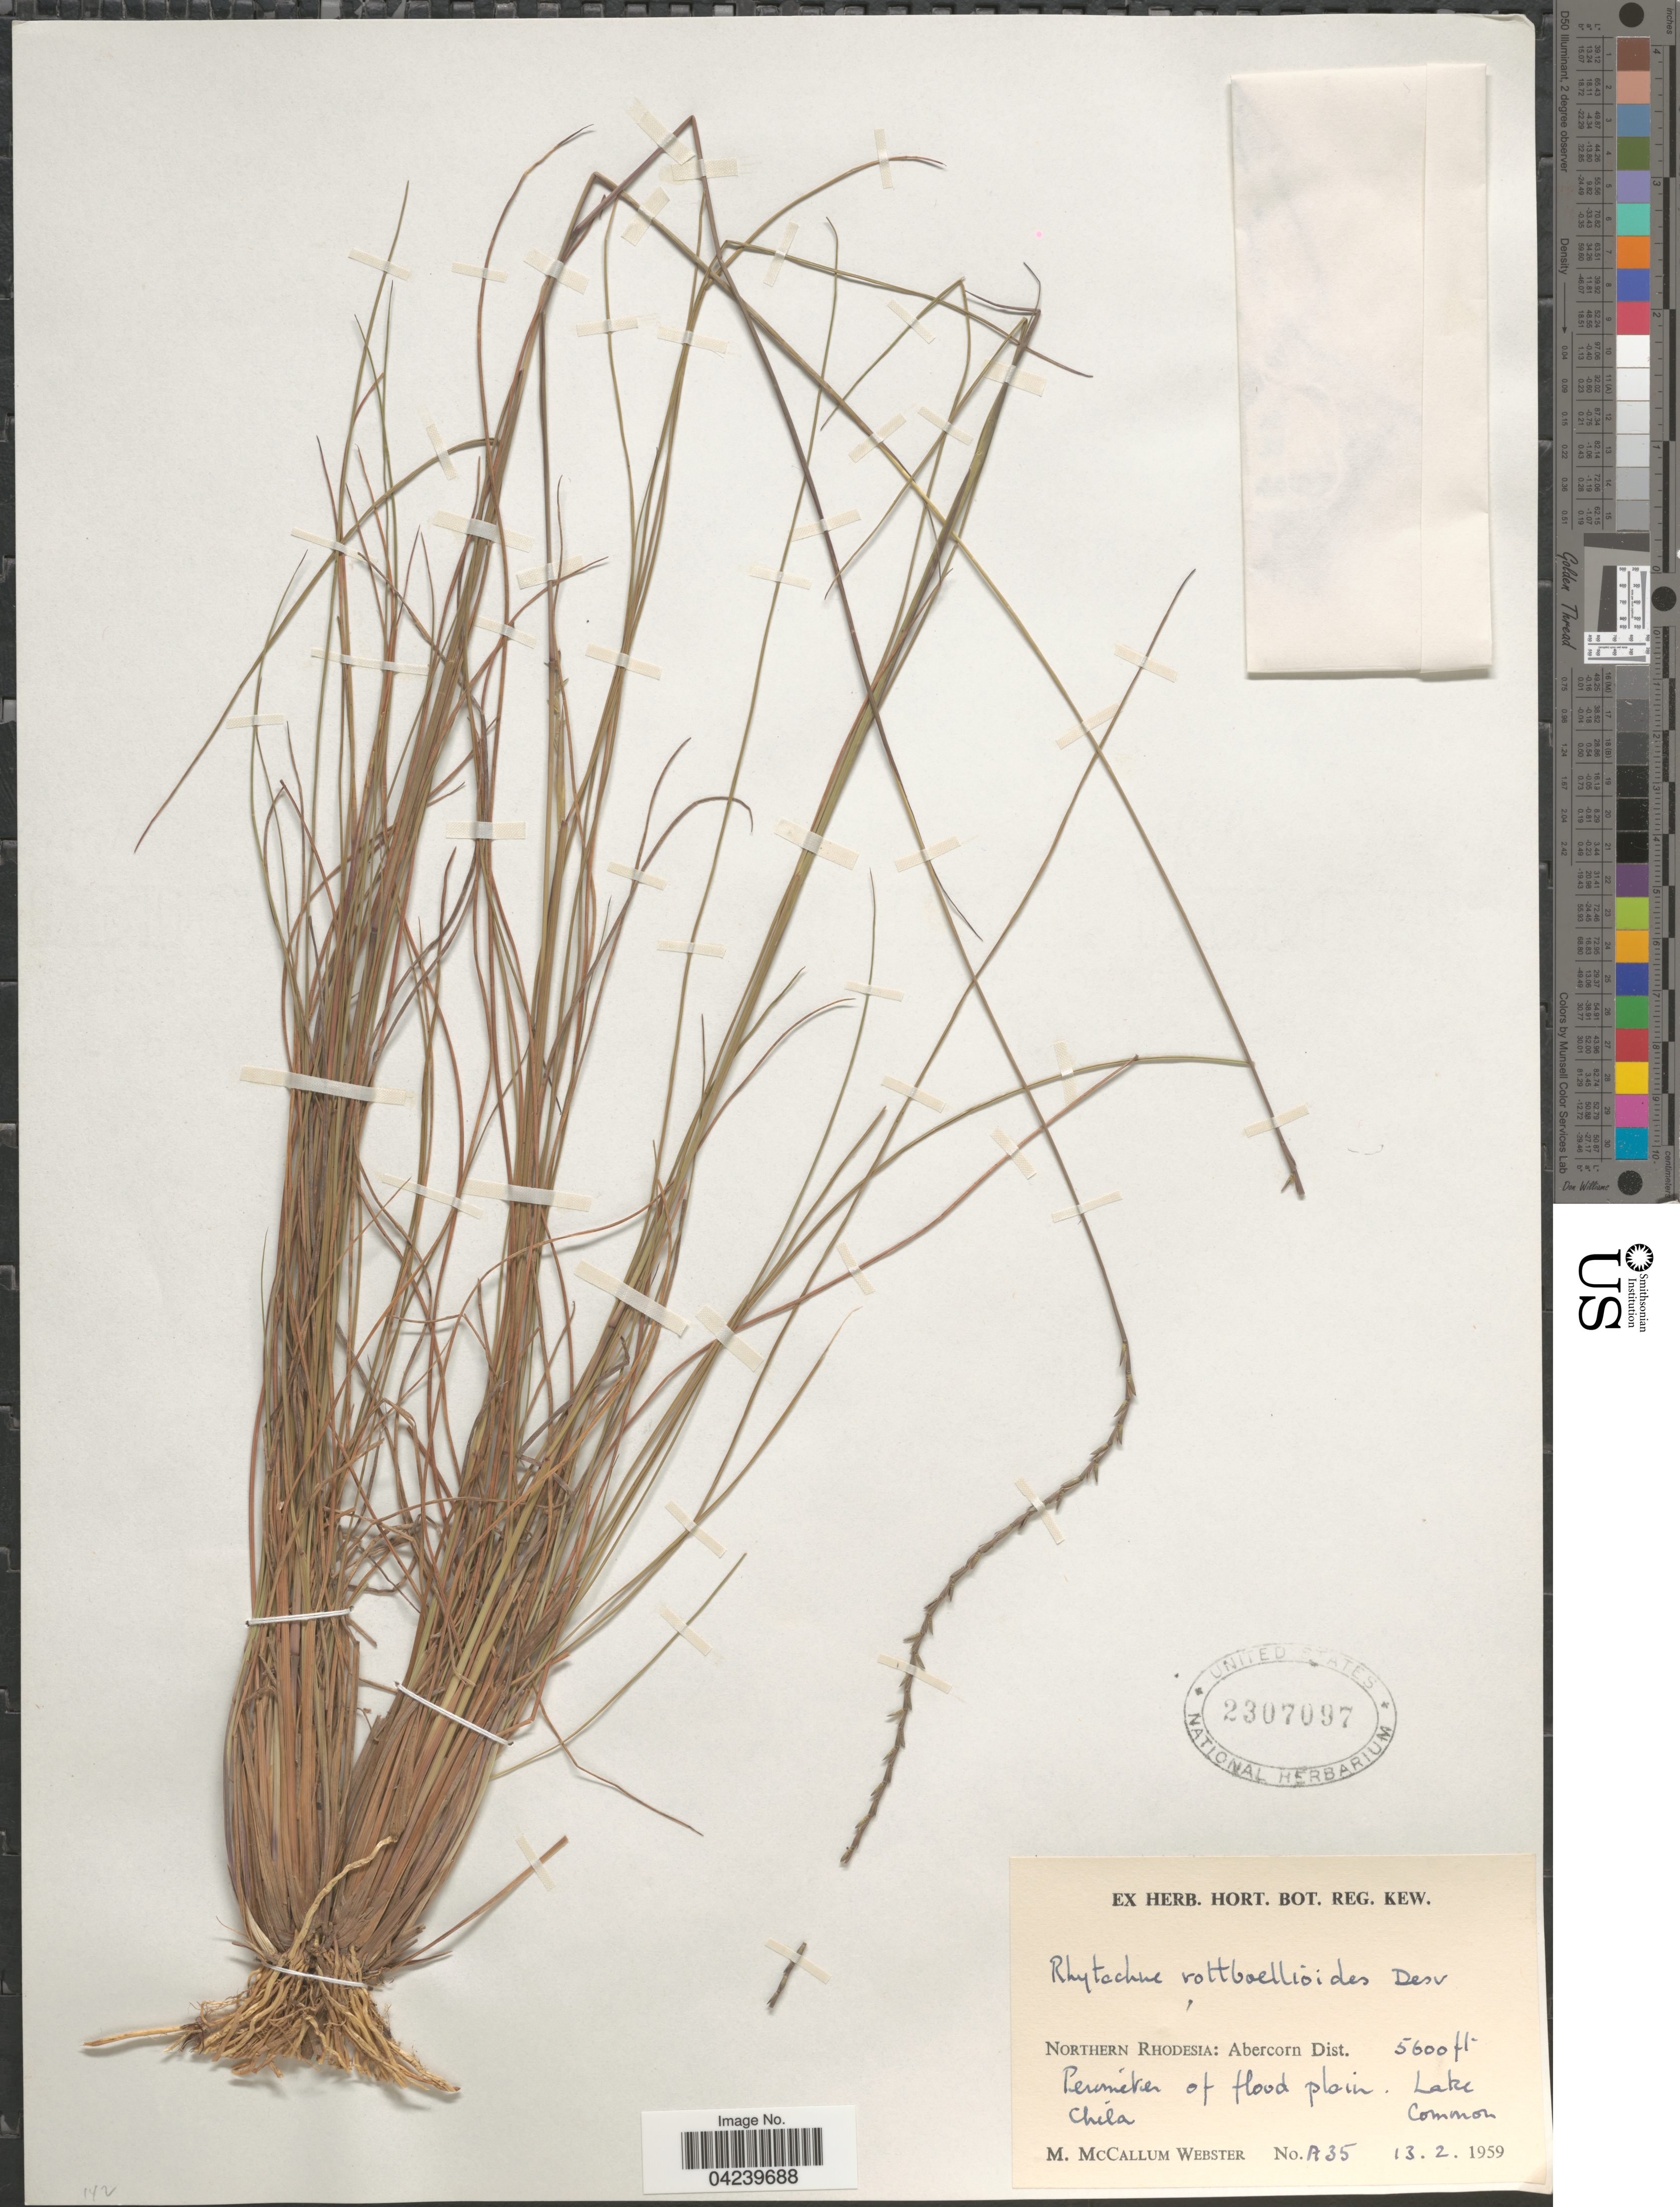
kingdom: Plantae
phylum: Tracheophyta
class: Liliopsida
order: Poales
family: Poaceae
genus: Rhytachne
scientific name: Rhytachne rottboellioides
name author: Desv.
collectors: M. McCallm Webster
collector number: A35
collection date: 1959-02-13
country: Zambia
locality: Northern Rhodesia: Abercorn Dist. Lake Chila.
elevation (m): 1707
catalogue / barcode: US 2307097